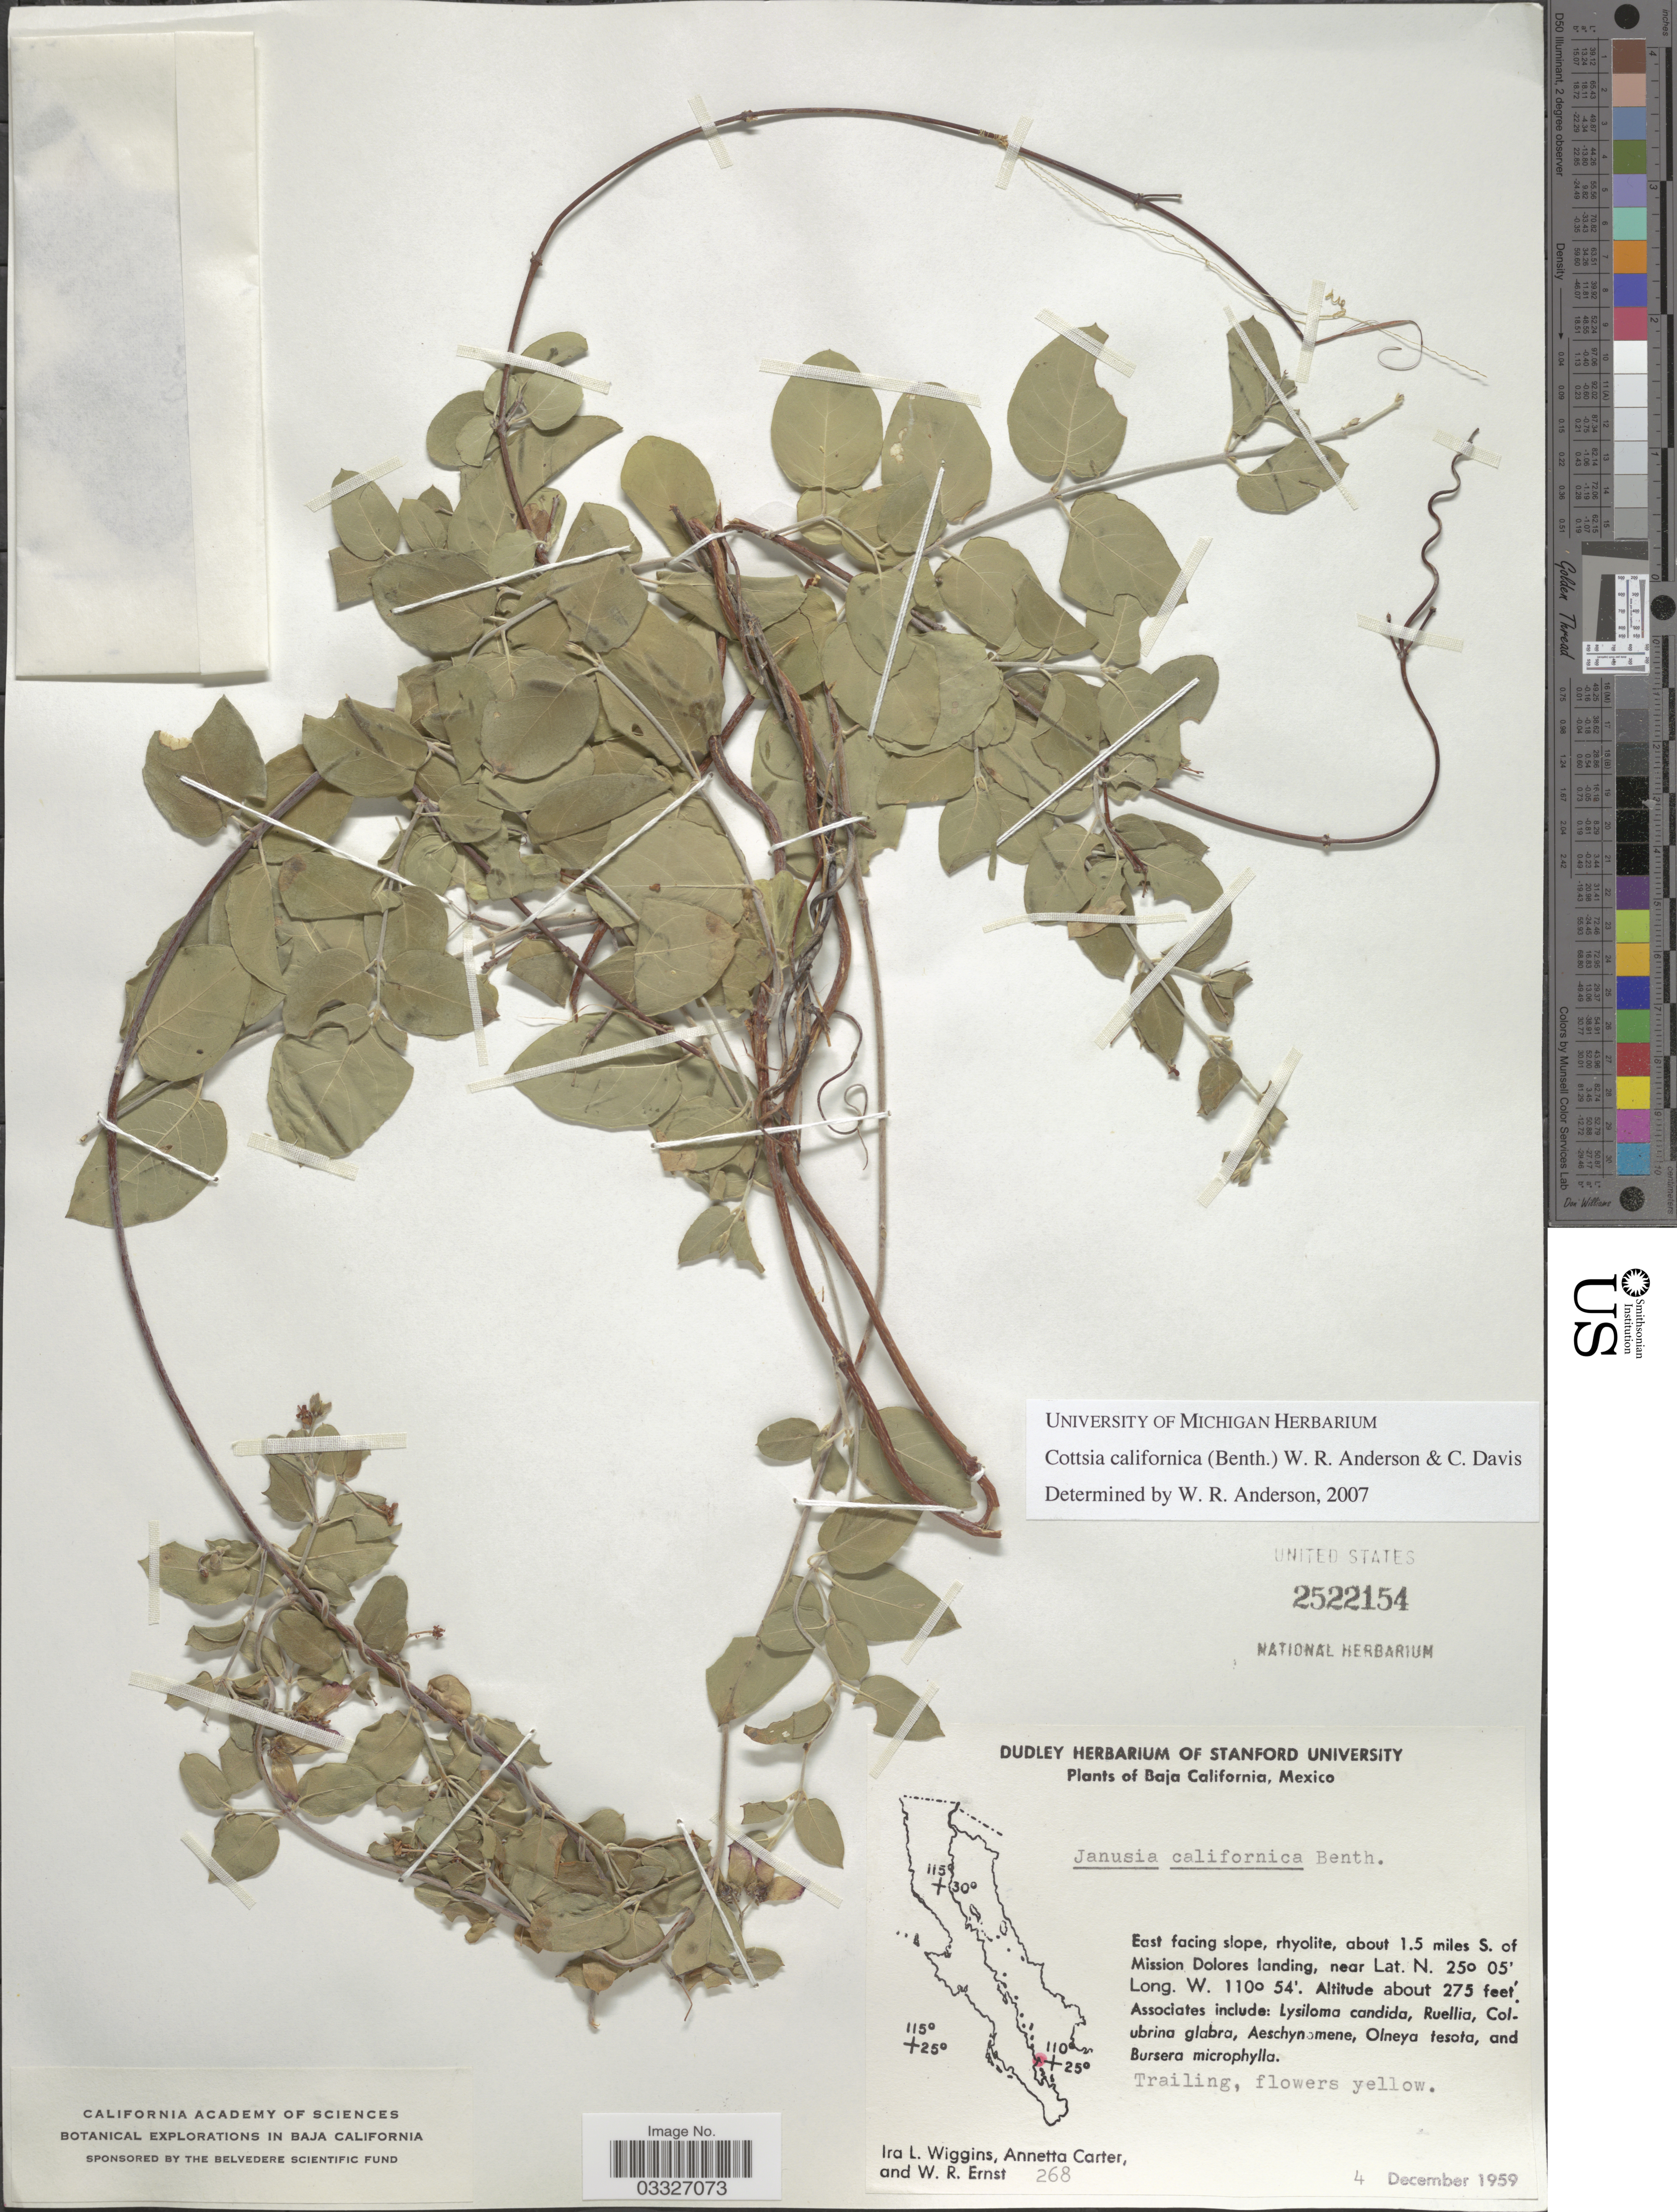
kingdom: Plantae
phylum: Tracheophyta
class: Magnoliopsida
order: Malpighiales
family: Malpighiaceae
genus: Cottsia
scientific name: Cottsia californica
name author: (Benth.) W.R. Anderson & C. Davis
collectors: I. L. Wiggins, A. Carter & W. R. Ernst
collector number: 268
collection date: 1959-12-04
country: Mexico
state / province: Baja California Sur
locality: East facing slope, rhyolite, about 1.5 miles S. of Mission Dolores landing.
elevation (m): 84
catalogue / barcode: US 2522154